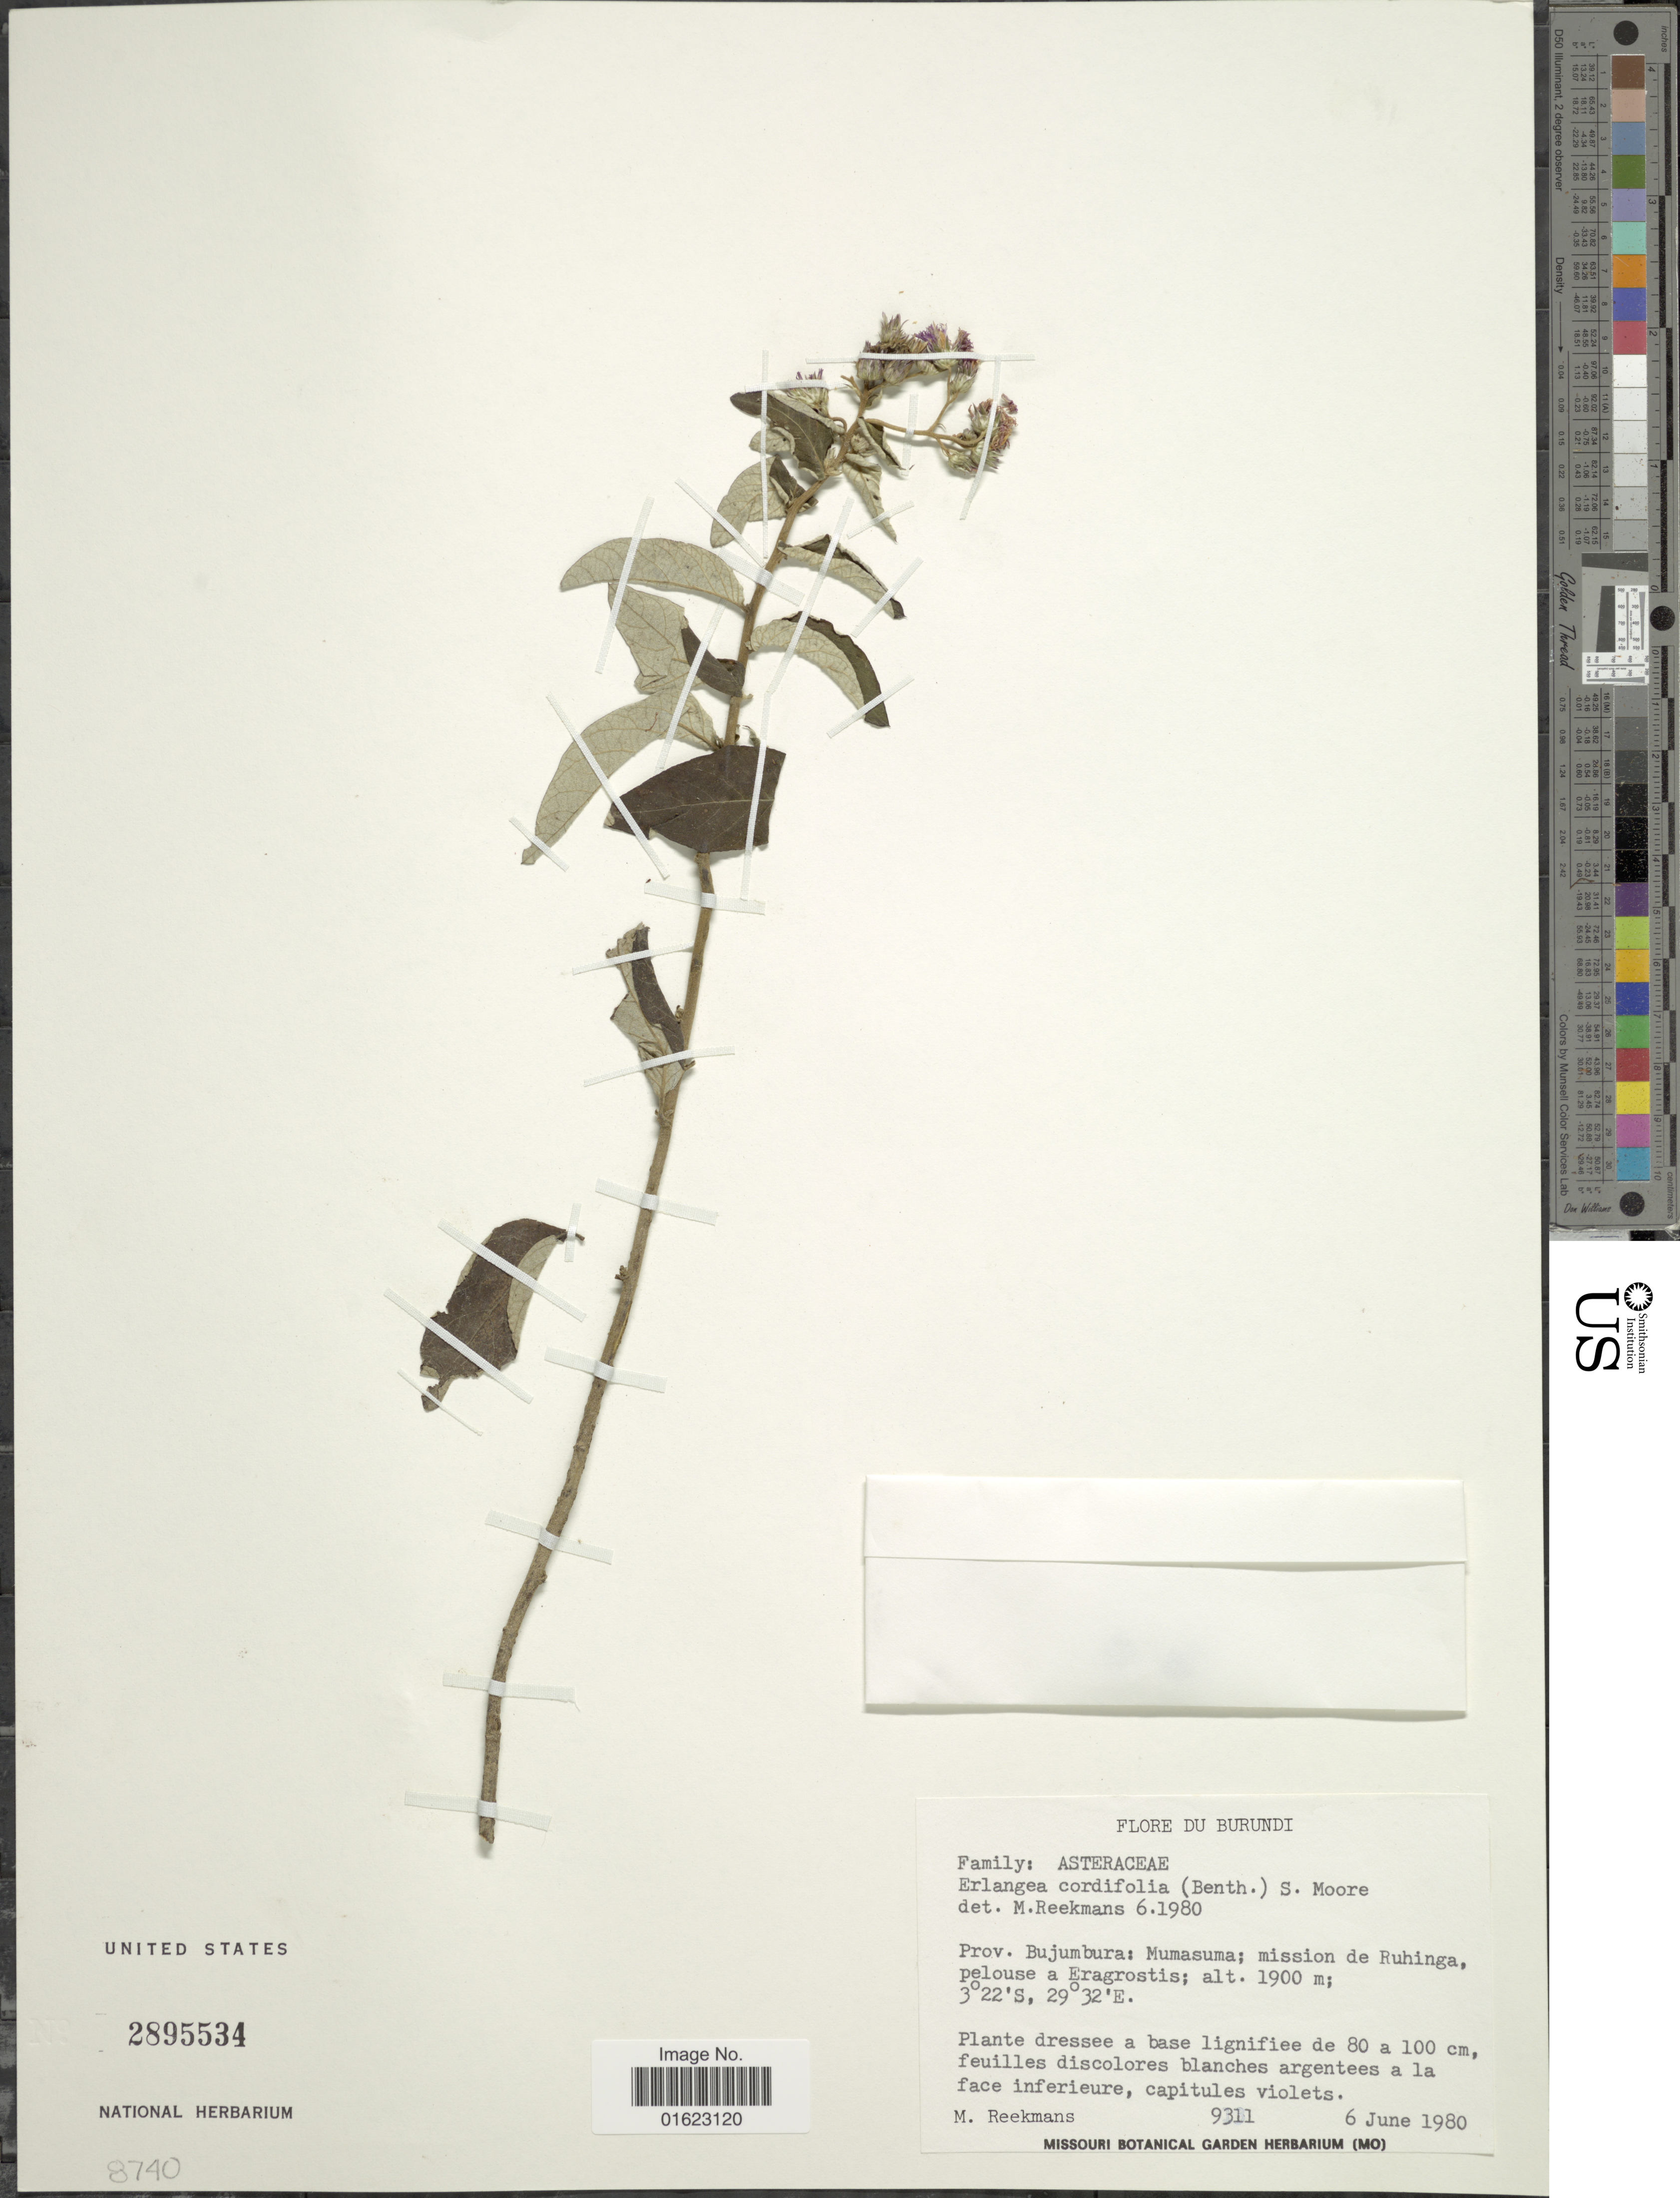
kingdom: Plantae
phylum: Tracheophyta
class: Magnoliopsida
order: Asterales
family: Asteraceae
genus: Gutenbergia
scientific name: Gutenbergia cordifolia var. cordifolia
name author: Benth. ex Oliv.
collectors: M. Reekmans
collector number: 9311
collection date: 1980-06-06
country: Burundi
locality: Burundi, Prov. Bujumbura: Mumasuma; Mission de Ruhinga pelouse a Eragrostis.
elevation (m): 1900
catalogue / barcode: US 2895534